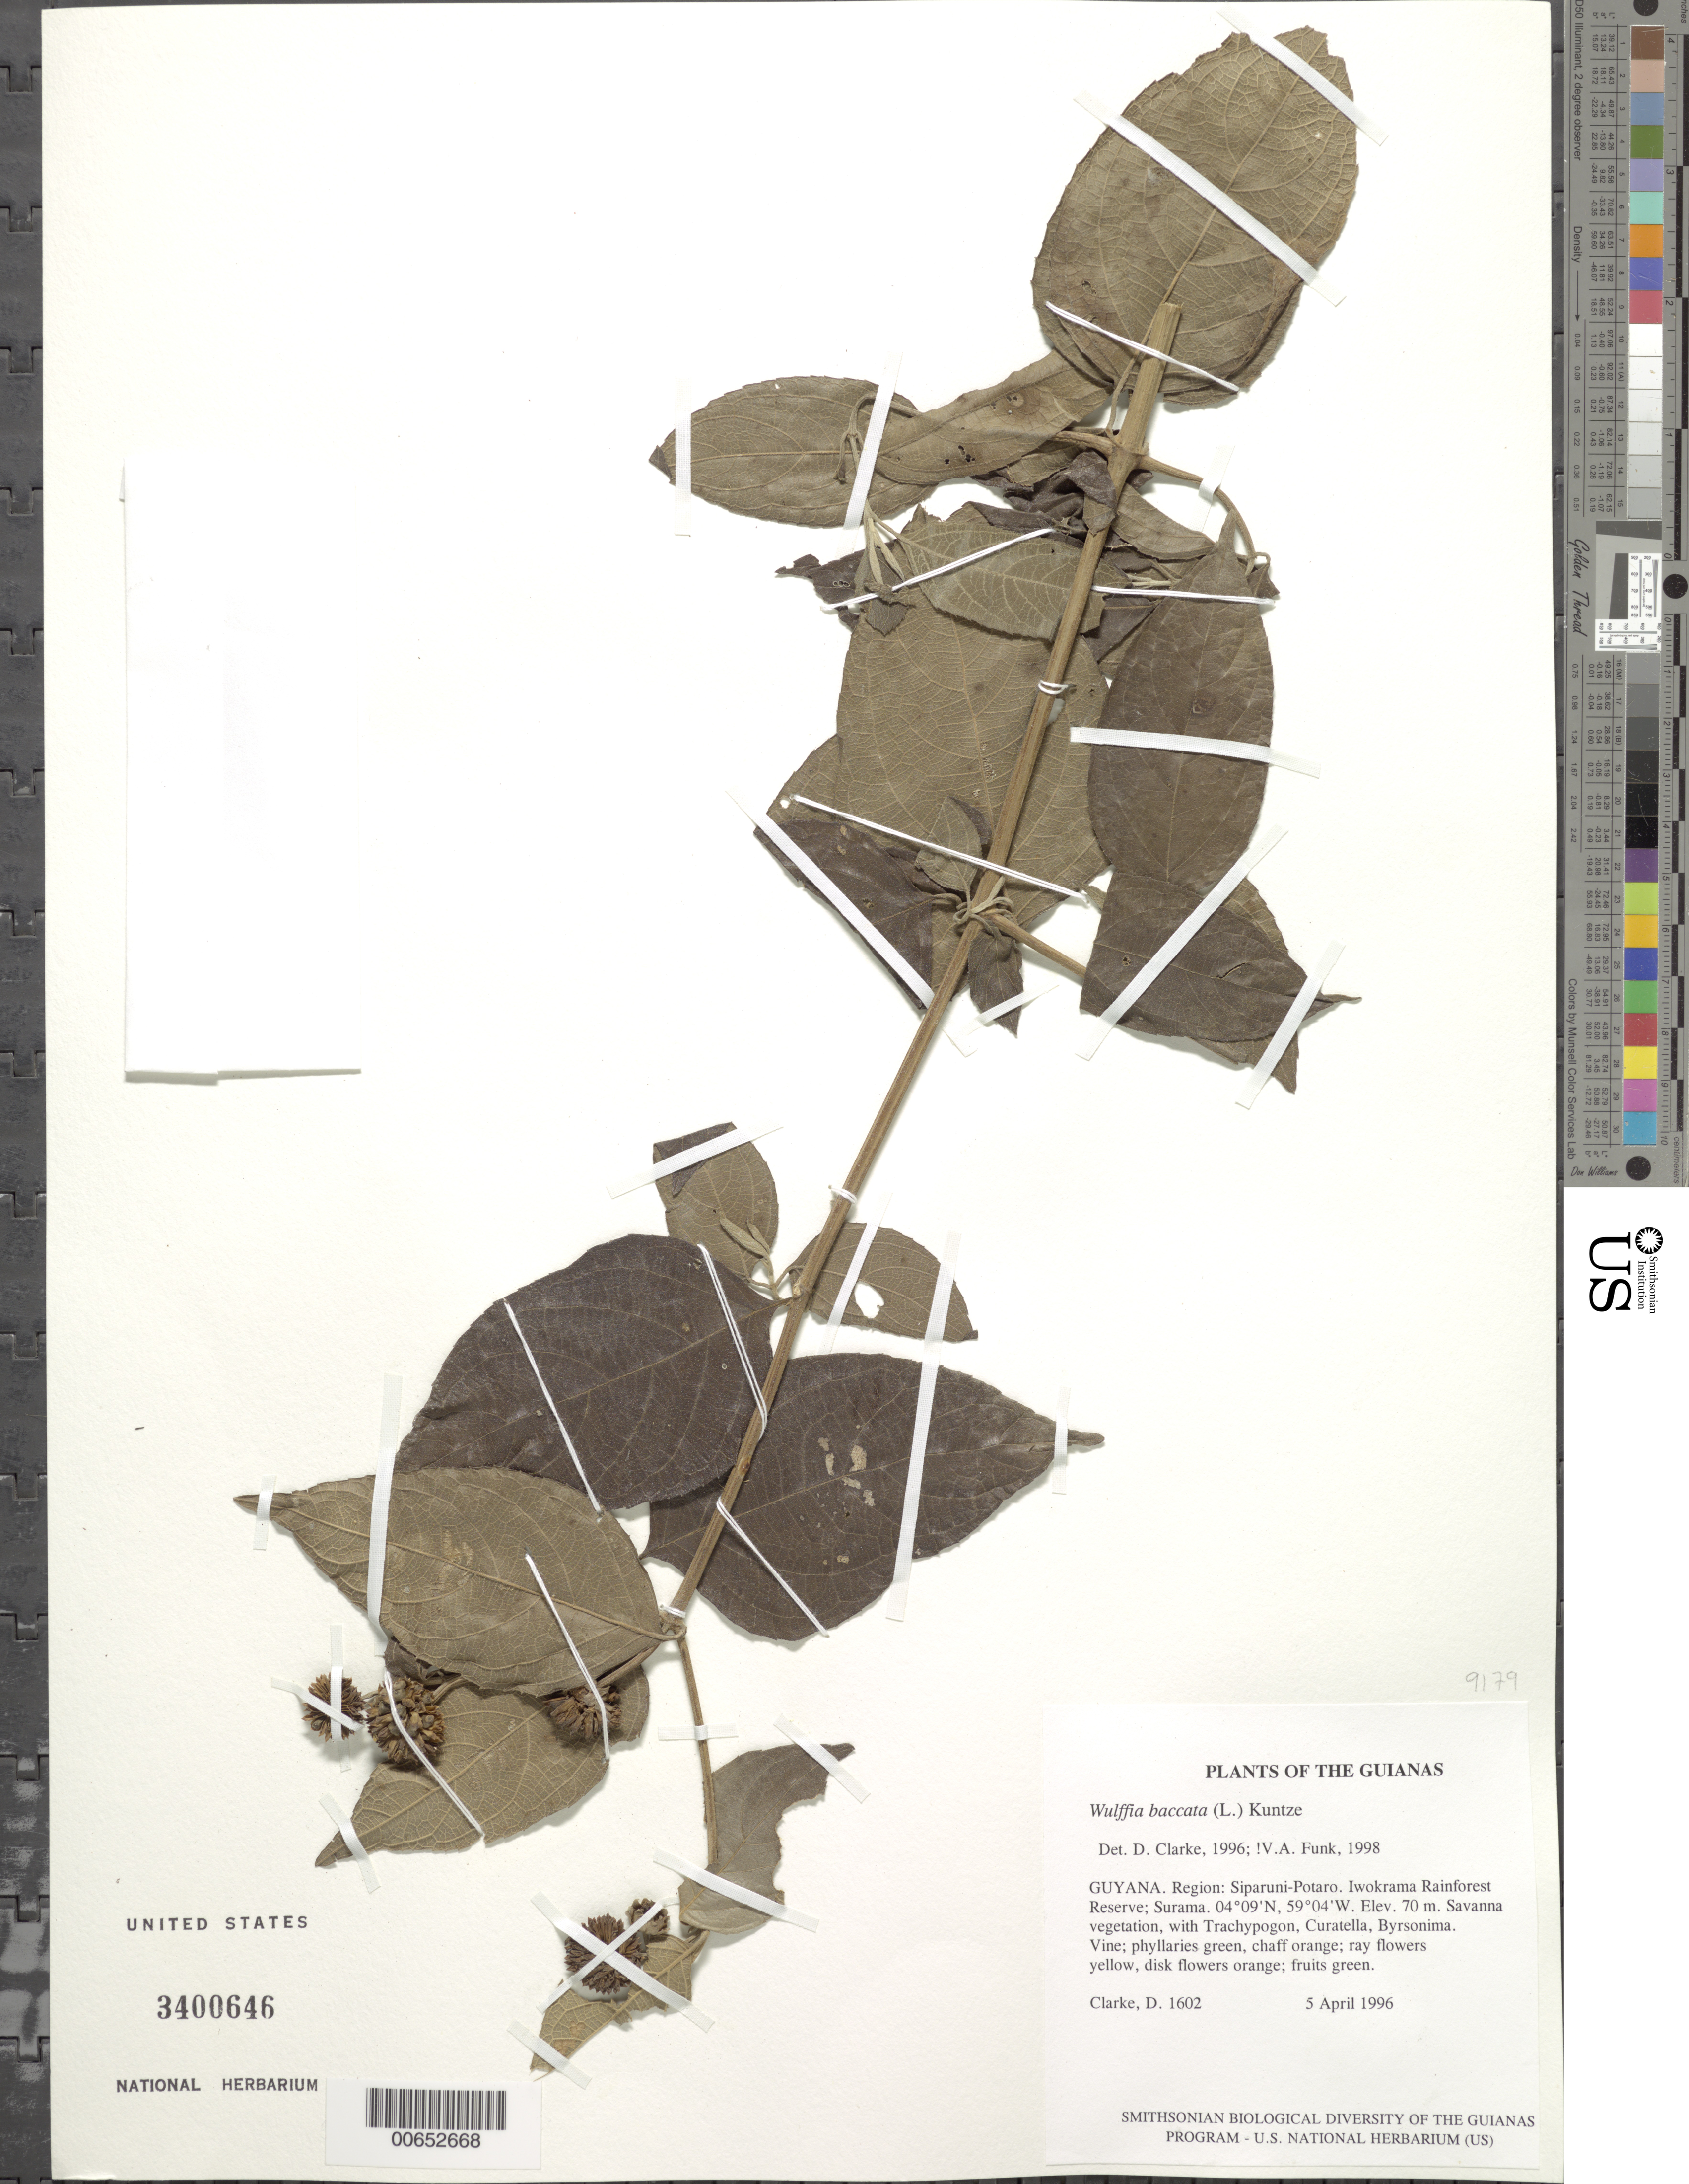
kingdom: Plantae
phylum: Tracheophyta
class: Magnoliopsida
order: Asterales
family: Asteraceae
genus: Wulffia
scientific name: Wulffia baccata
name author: (L. f.) Kuntze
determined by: Funk, Vicki A., (BOT), Smithsonian Institution - National Museum of Natural History (UNITED STATES)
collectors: H. D. Clarke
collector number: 1602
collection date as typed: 5 April 1996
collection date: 1996-04-05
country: Guyana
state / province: Potaro-Siparuni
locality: Iwokrama Rainforest Reserve; Surama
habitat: Savanna vegetation, with Trachypogon, Curatella, Byrsonima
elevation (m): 70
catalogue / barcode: US 3400646